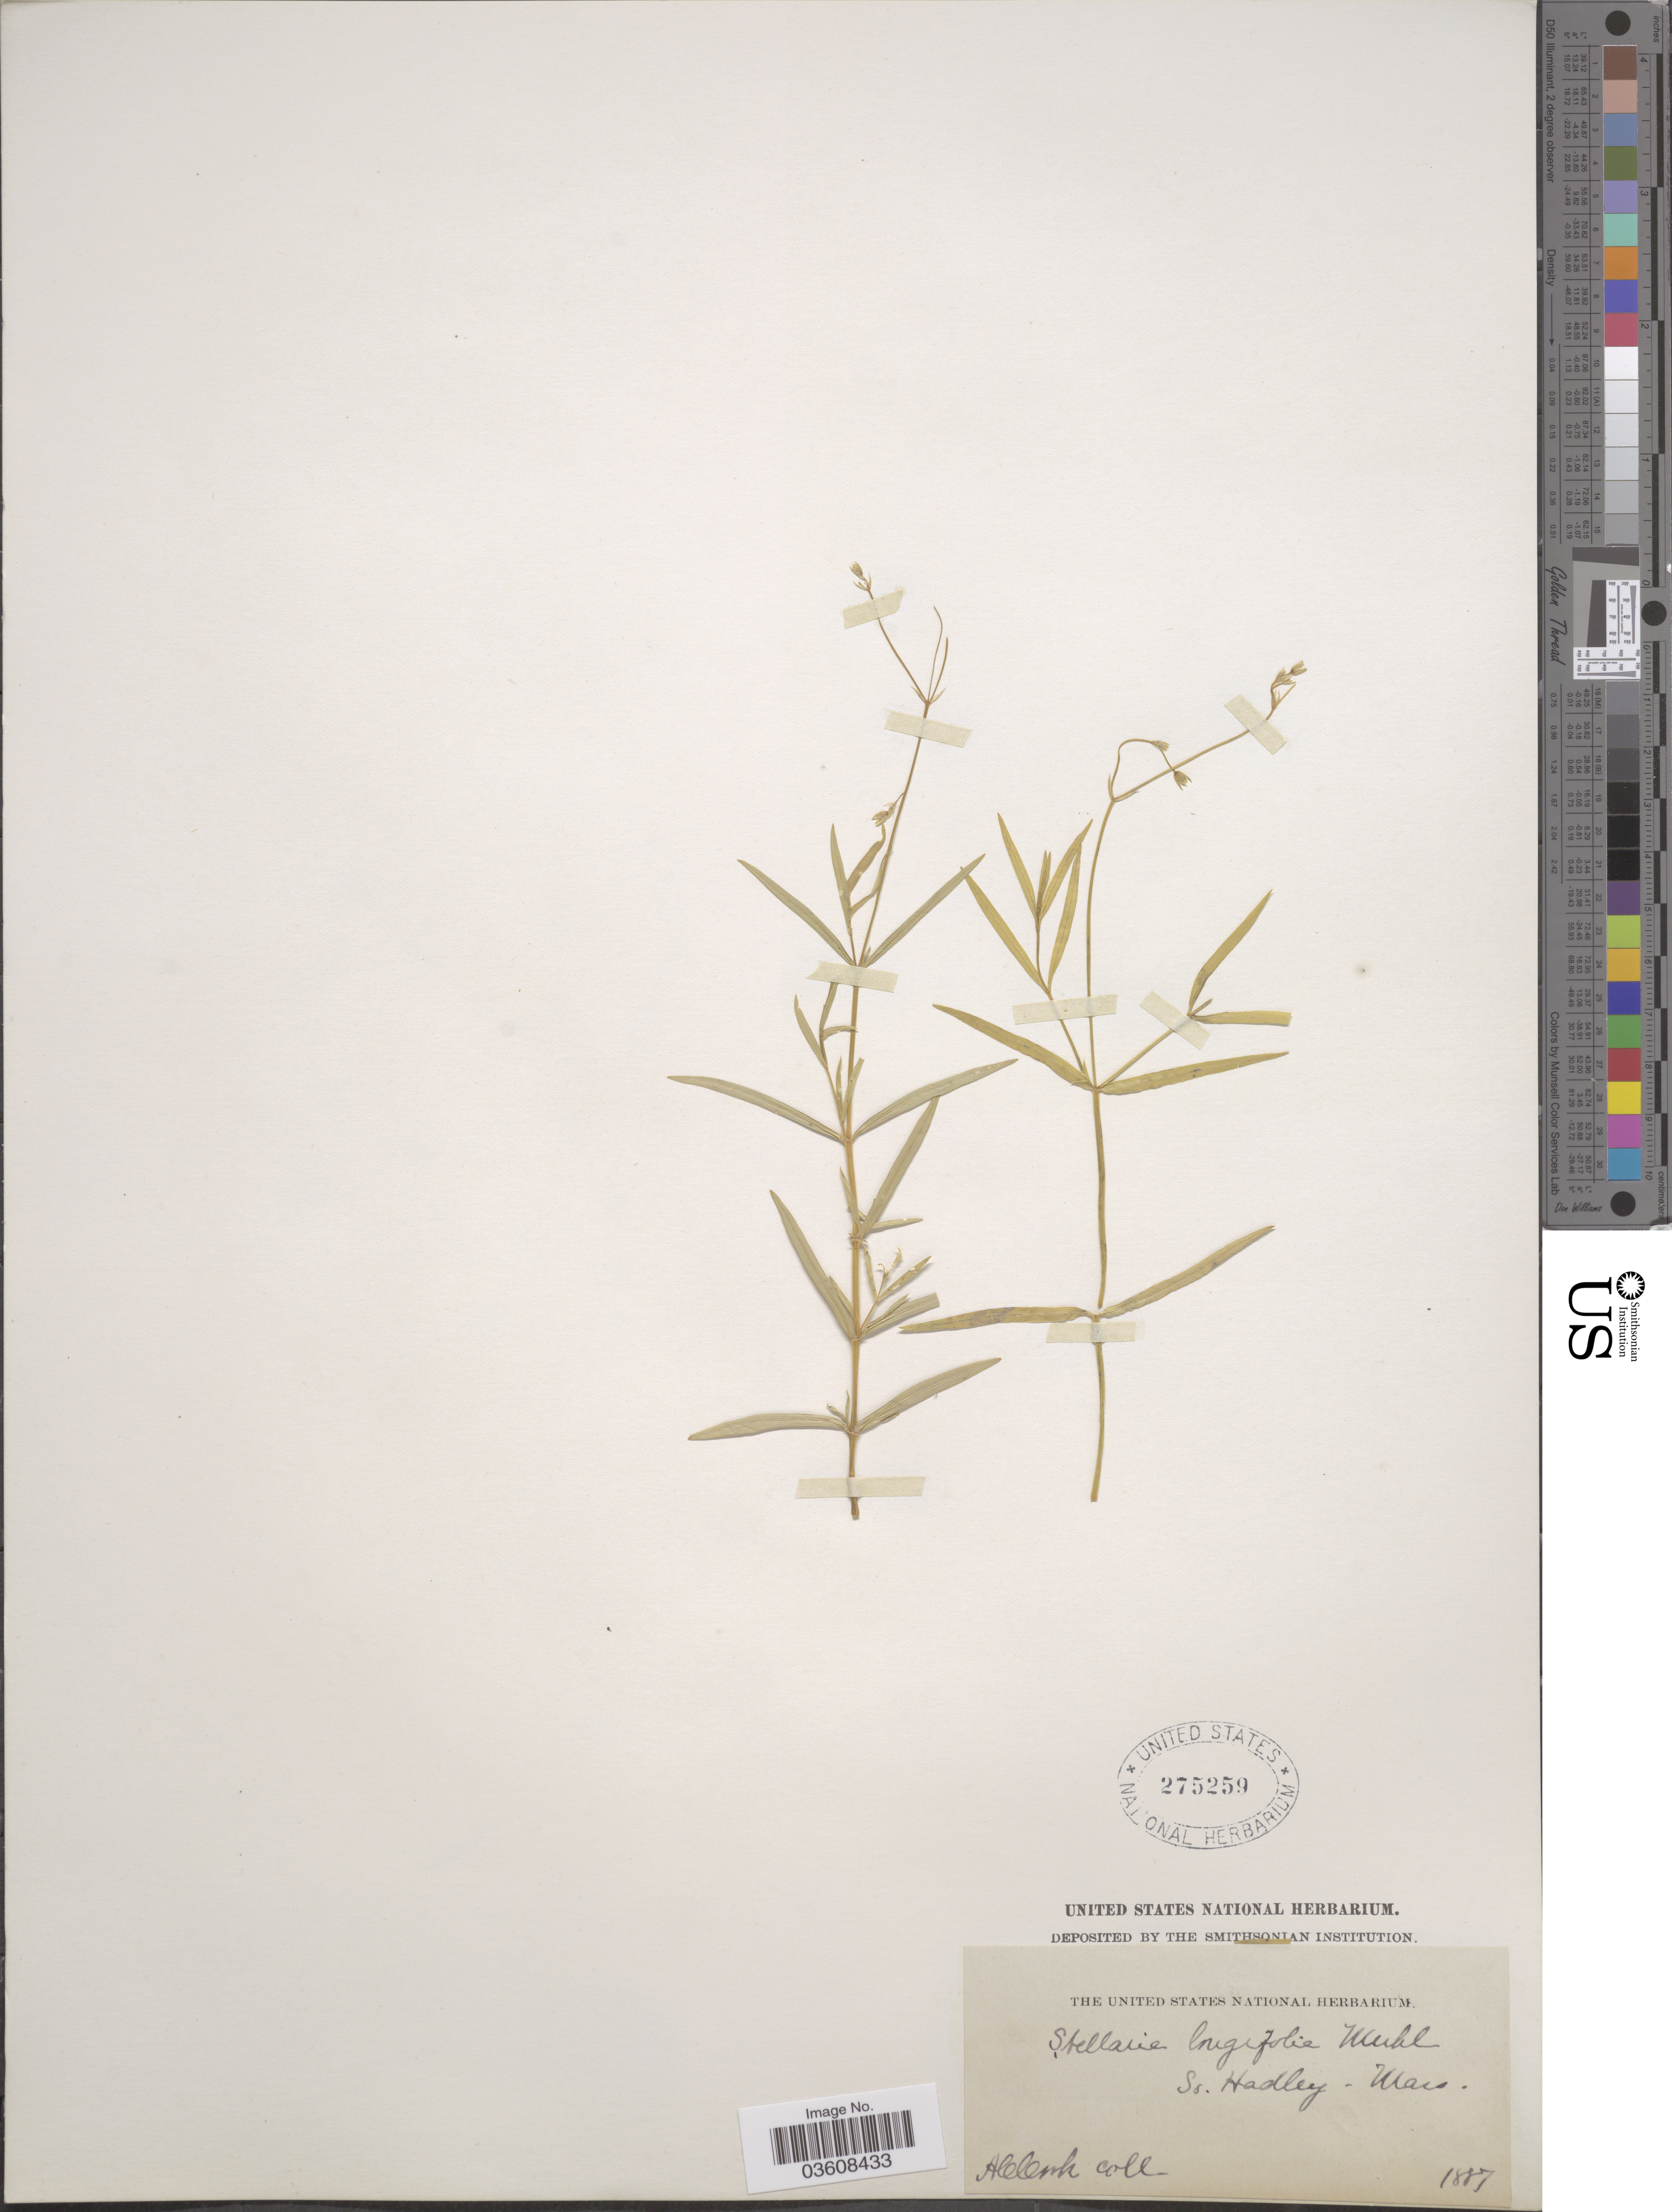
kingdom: Plantae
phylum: Tracheophyta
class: Magnoliopsida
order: Caryophyllales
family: Caryophyllaceae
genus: Stellaria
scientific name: Stellaria longifolia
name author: Muhl. ex Willd.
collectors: A. Cook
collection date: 1887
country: United States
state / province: Massachusetts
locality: So. Hadley.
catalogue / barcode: US 275259